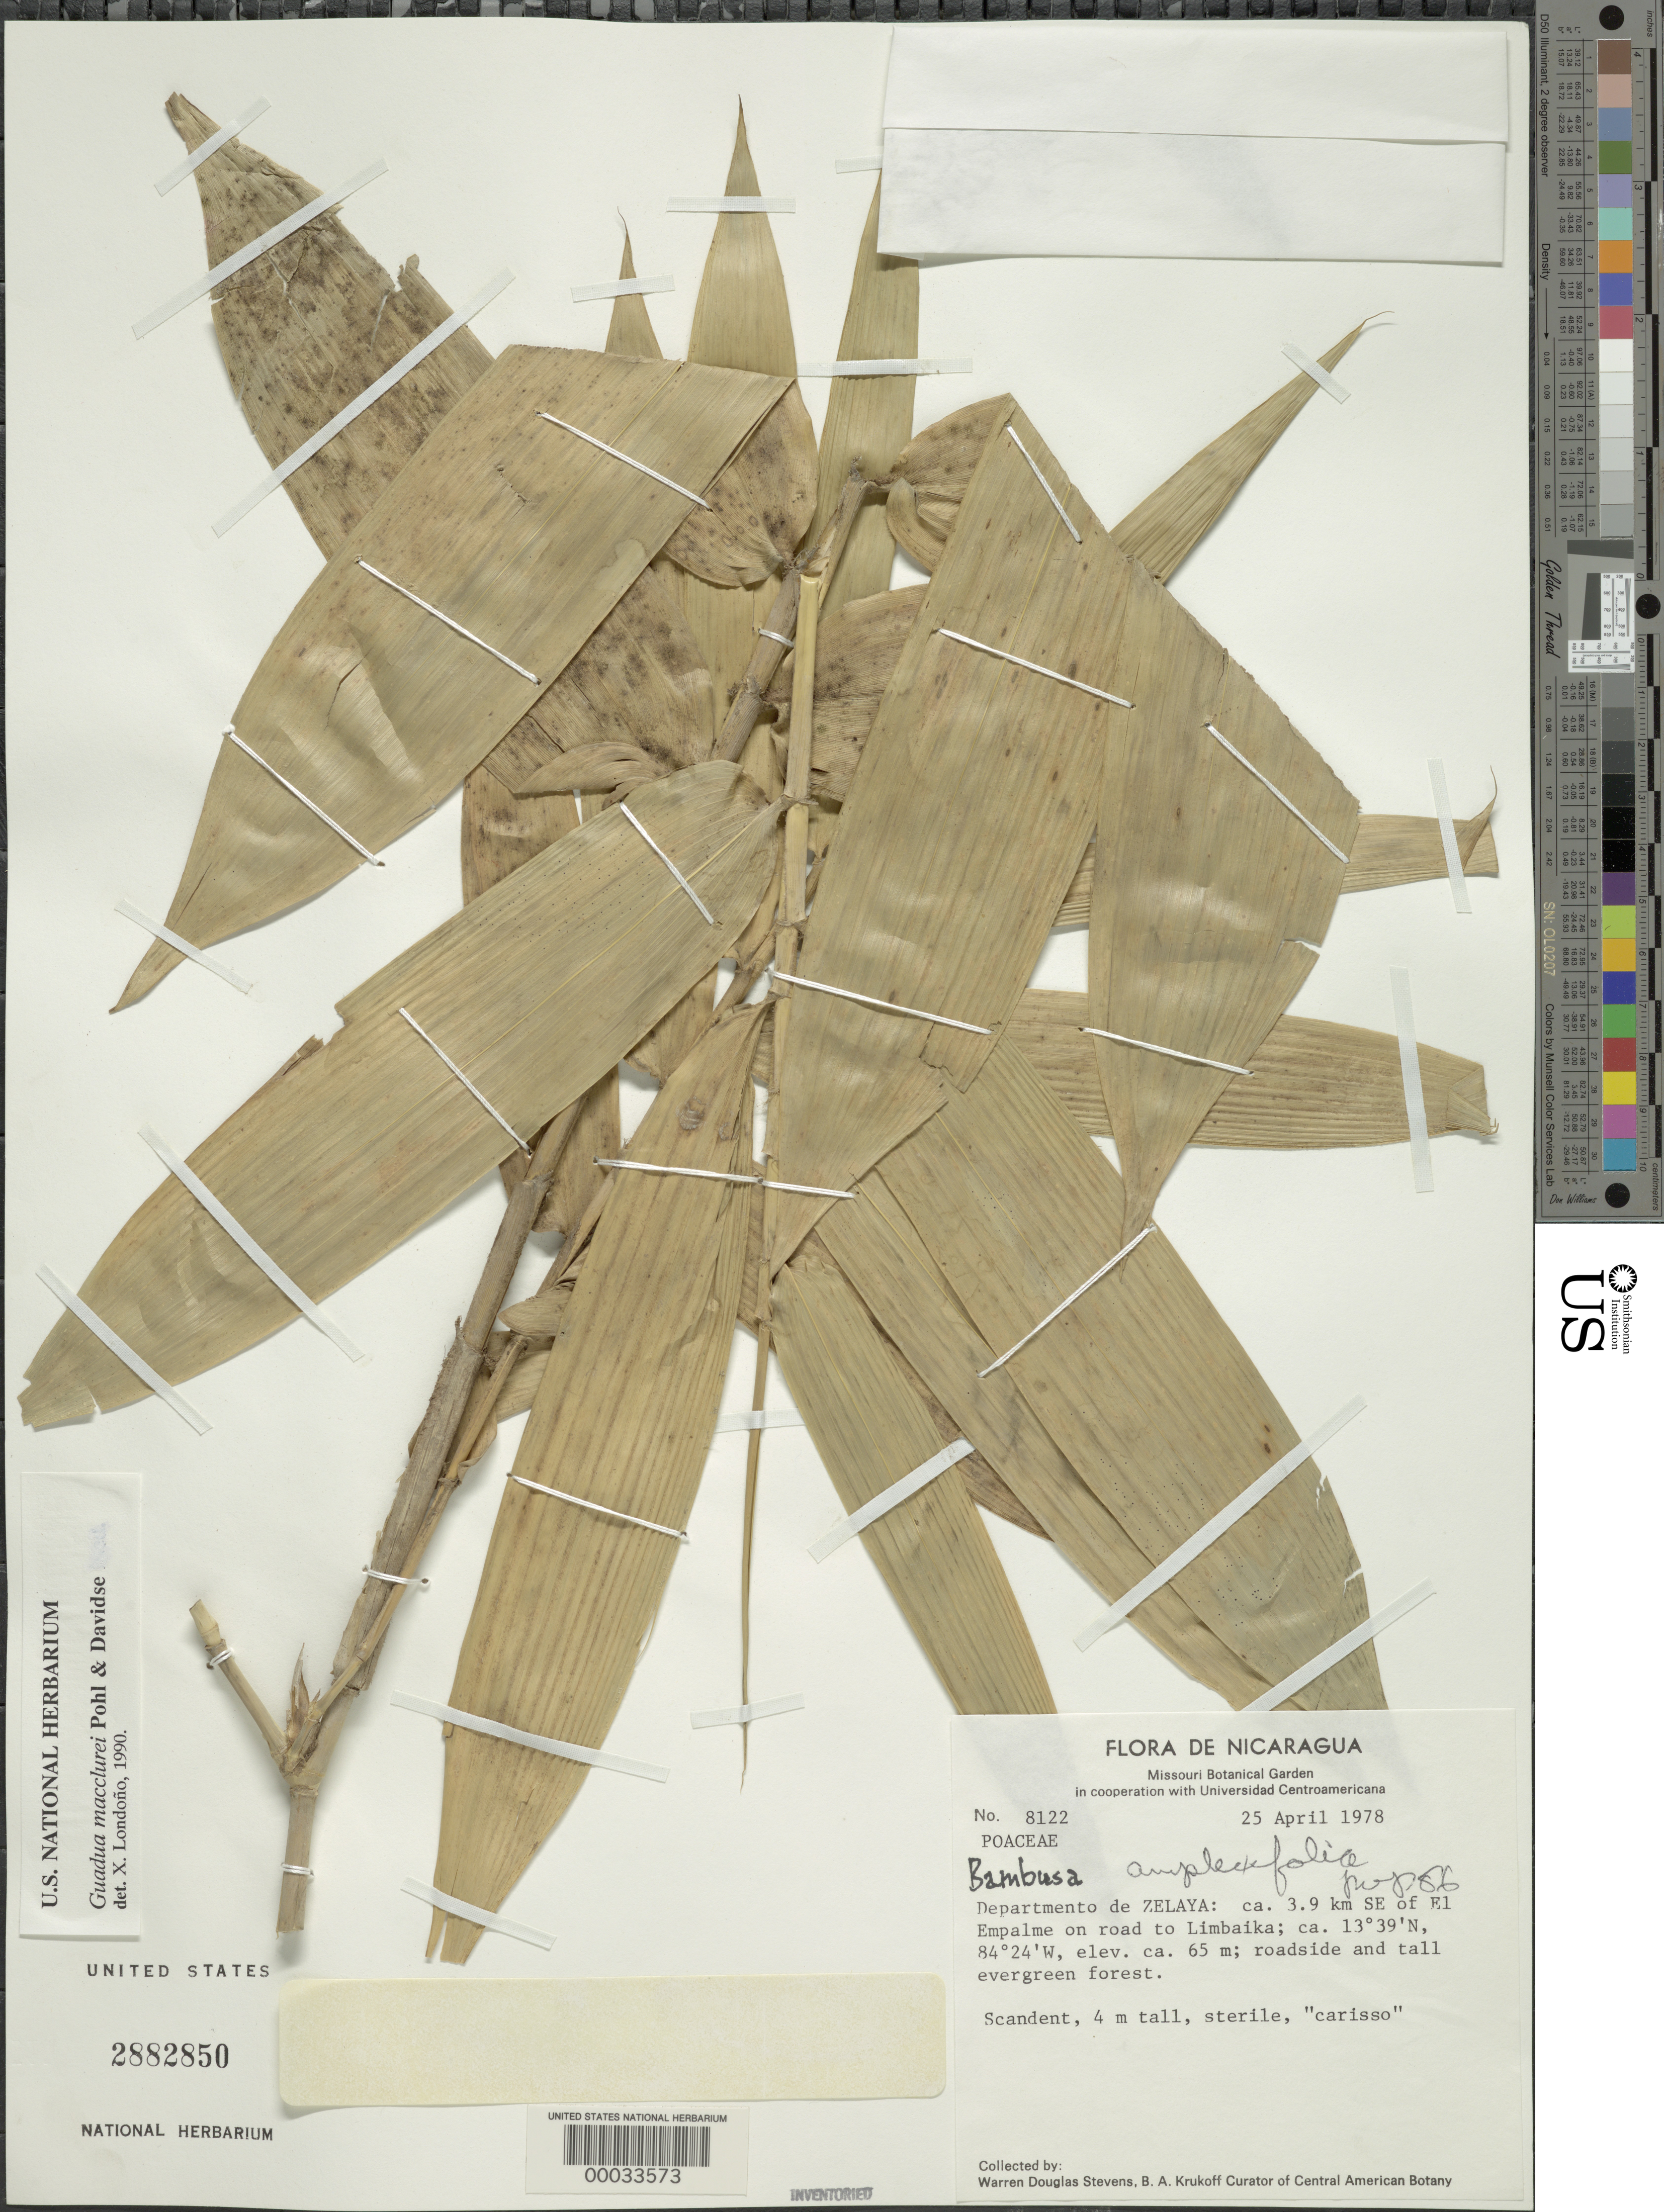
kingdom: Plantae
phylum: Tracheophyta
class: Liliopsida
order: Poales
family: Poaceae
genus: Guadua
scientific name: Guadua scandens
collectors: W. D. Stevens & B. A. Krukoff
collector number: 8122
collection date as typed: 25 Apr 1978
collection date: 1978-04-25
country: Nicaragua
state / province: Atlántico Norte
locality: El empalme, limbaika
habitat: Roadside and tall evergreen forest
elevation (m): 65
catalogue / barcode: US 2882850